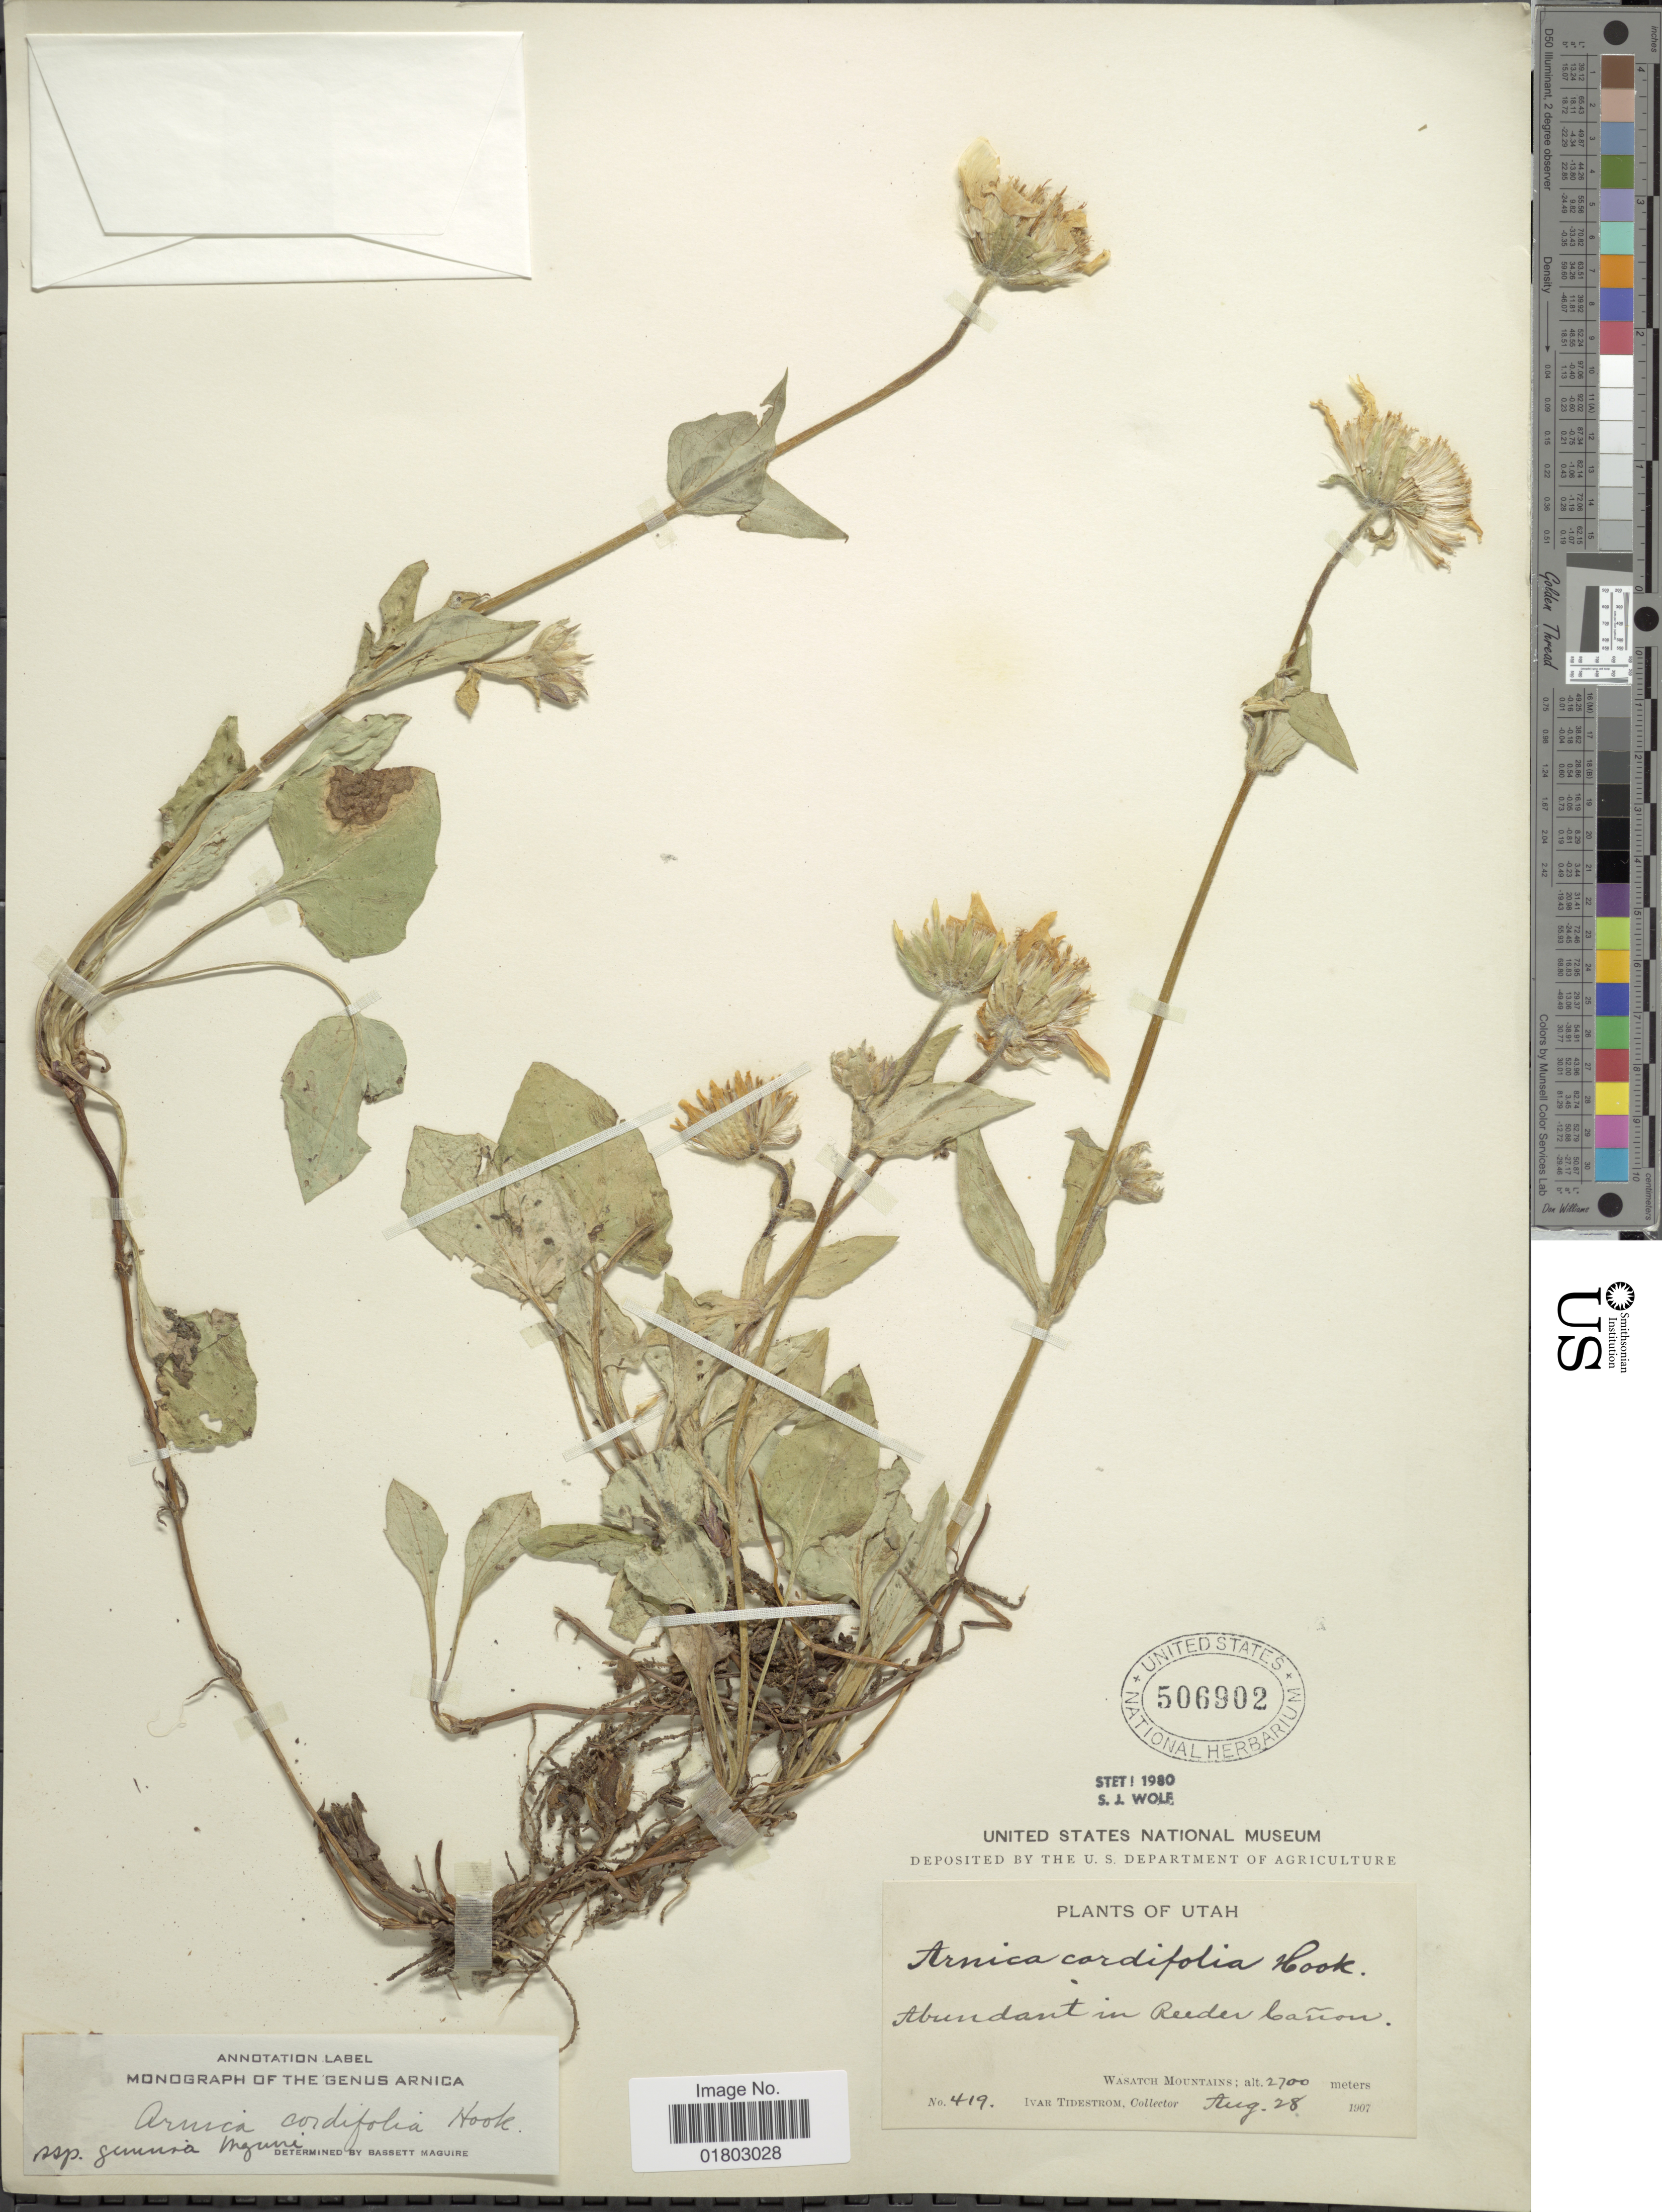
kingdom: Plantae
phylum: Tracheophyta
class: Magnoliopsida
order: Asterales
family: Asteraceae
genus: Arnica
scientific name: Arnica cordifolia subsp. genuina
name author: Maguire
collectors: I. F. Tidestrom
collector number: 419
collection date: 1907-08-28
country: United States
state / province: Utah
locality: Abundant in Reeder Cañon, Wasatch Mountains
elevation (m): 2700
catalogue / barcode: US 506902